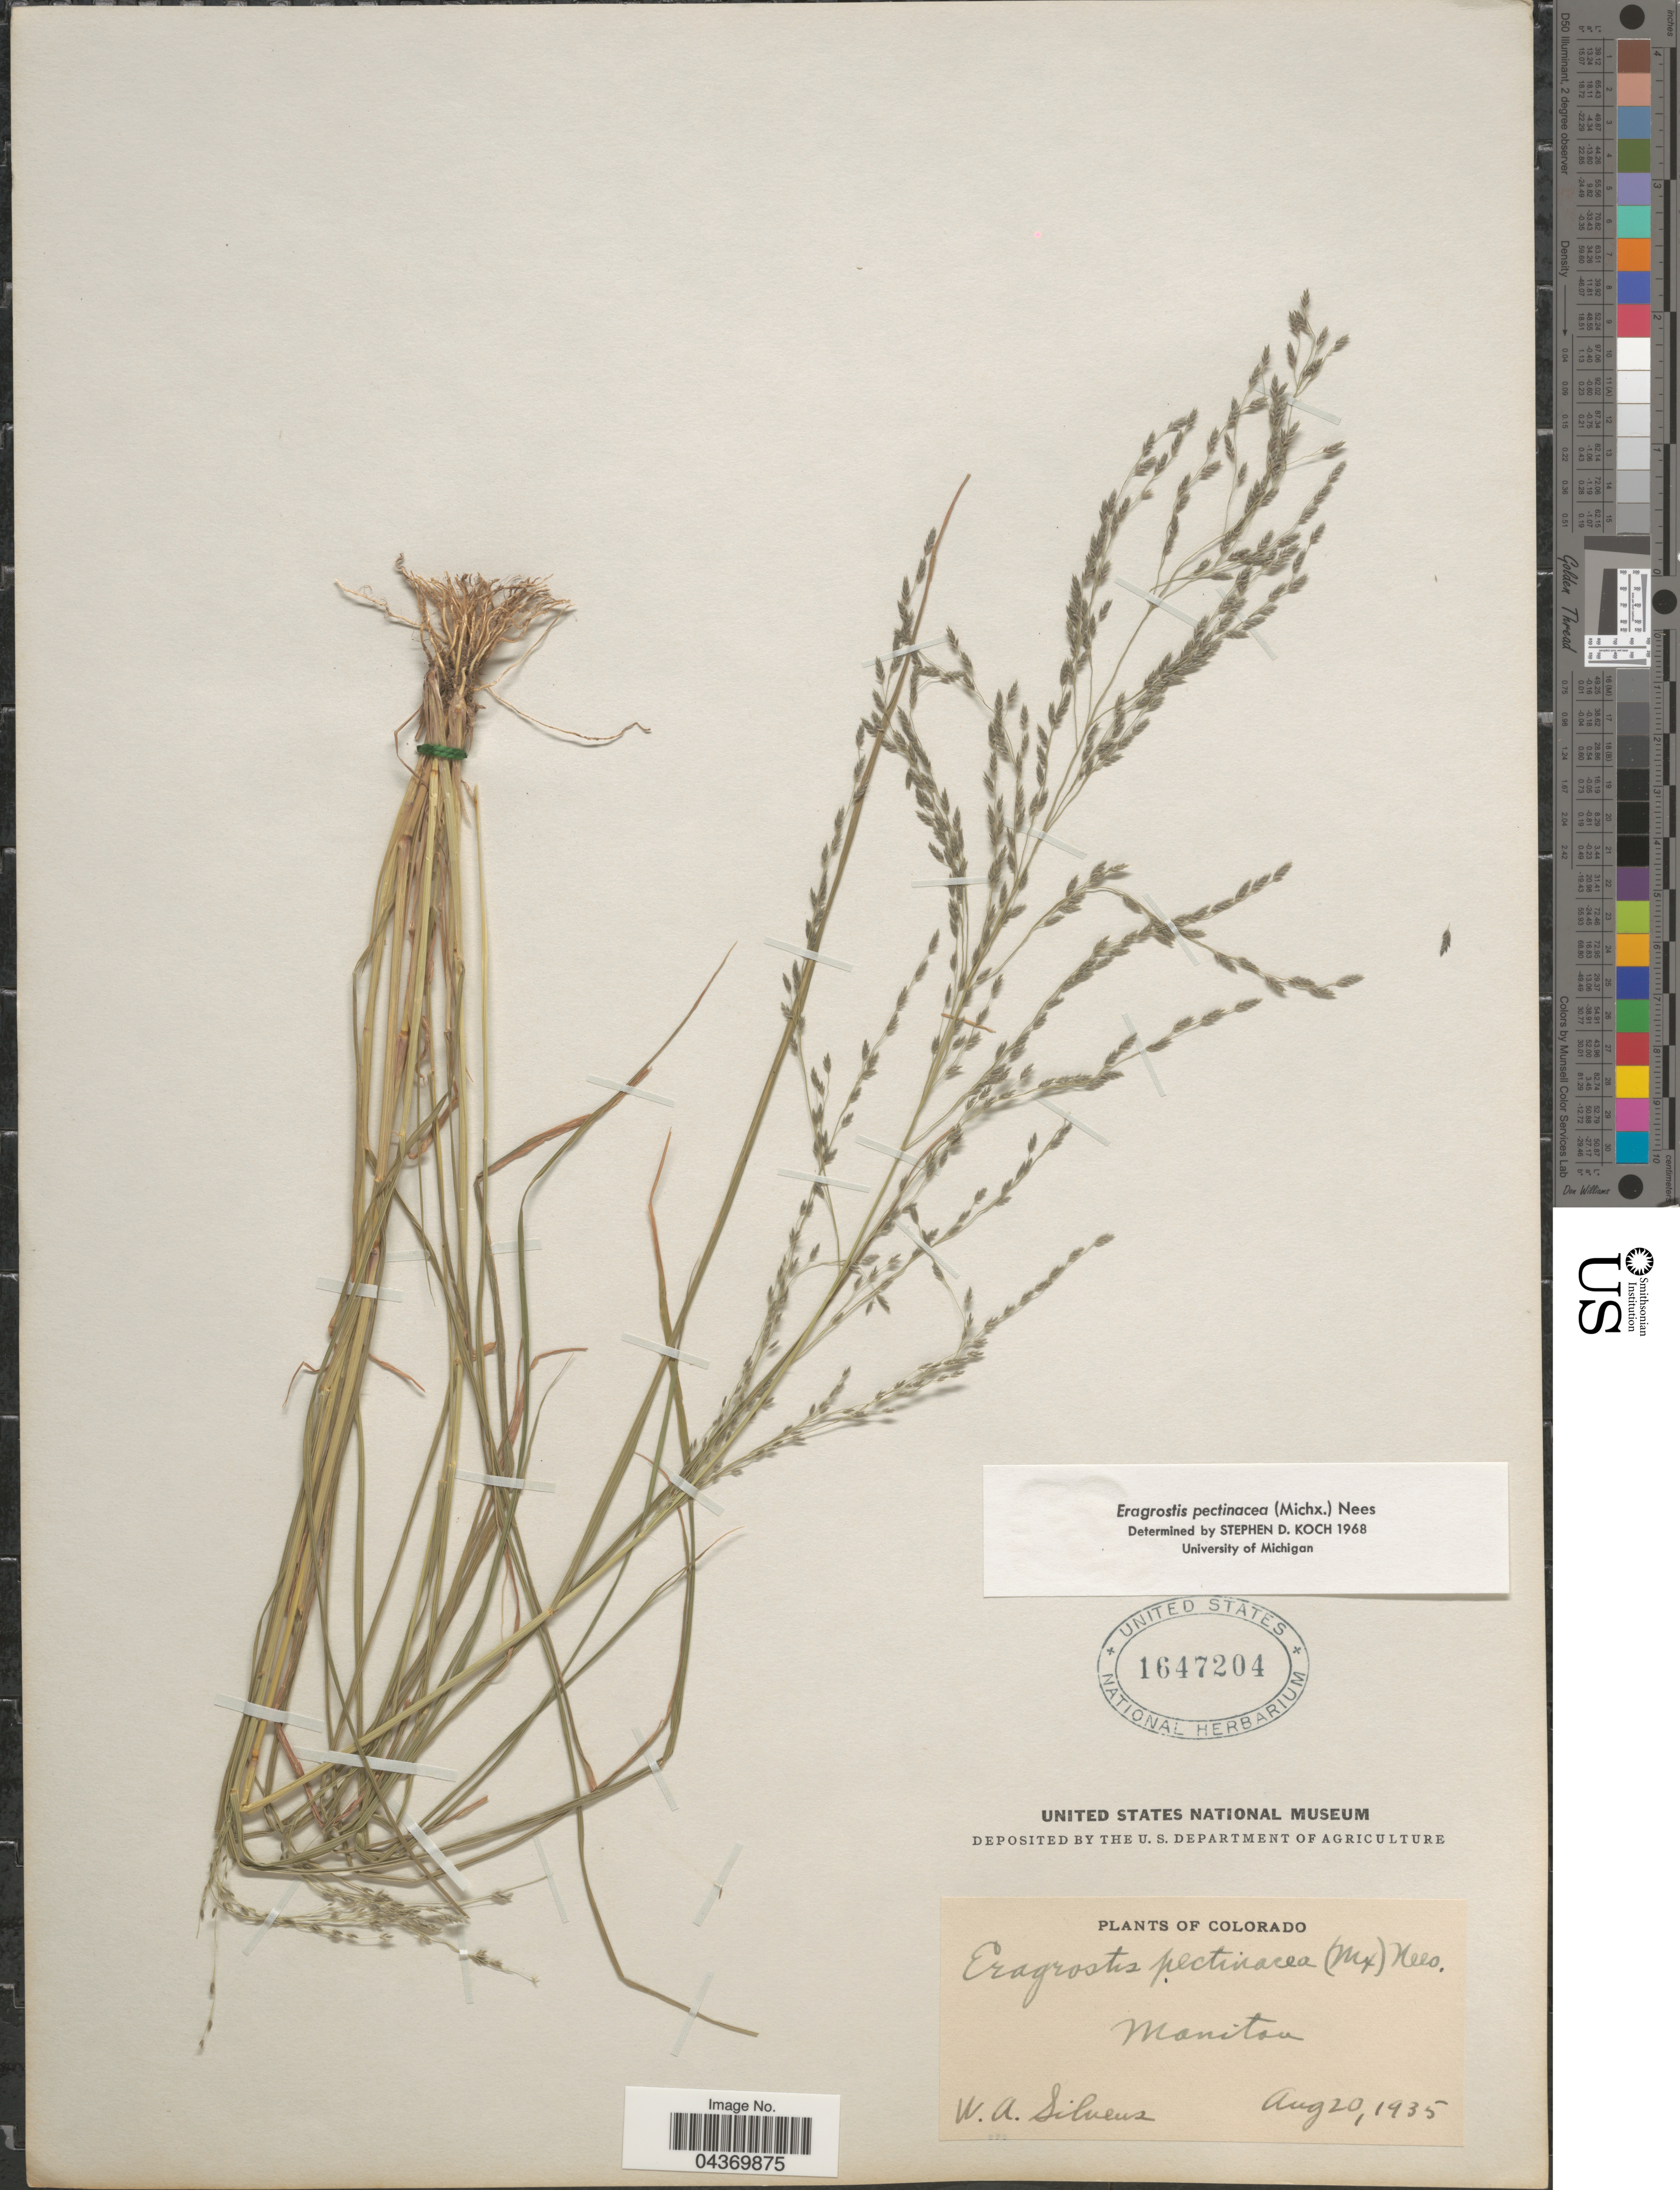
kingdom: Plantae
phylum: Tracheophyta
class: Liliopsida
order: Poales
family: Poaceae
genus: Eragrostis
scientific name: Eragrostis pectinacea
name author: (Michx.) Nees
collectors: W. Silveus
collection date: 1935-08-20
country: United States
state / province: Colorado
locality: Manitou.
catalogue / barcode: US 1647204